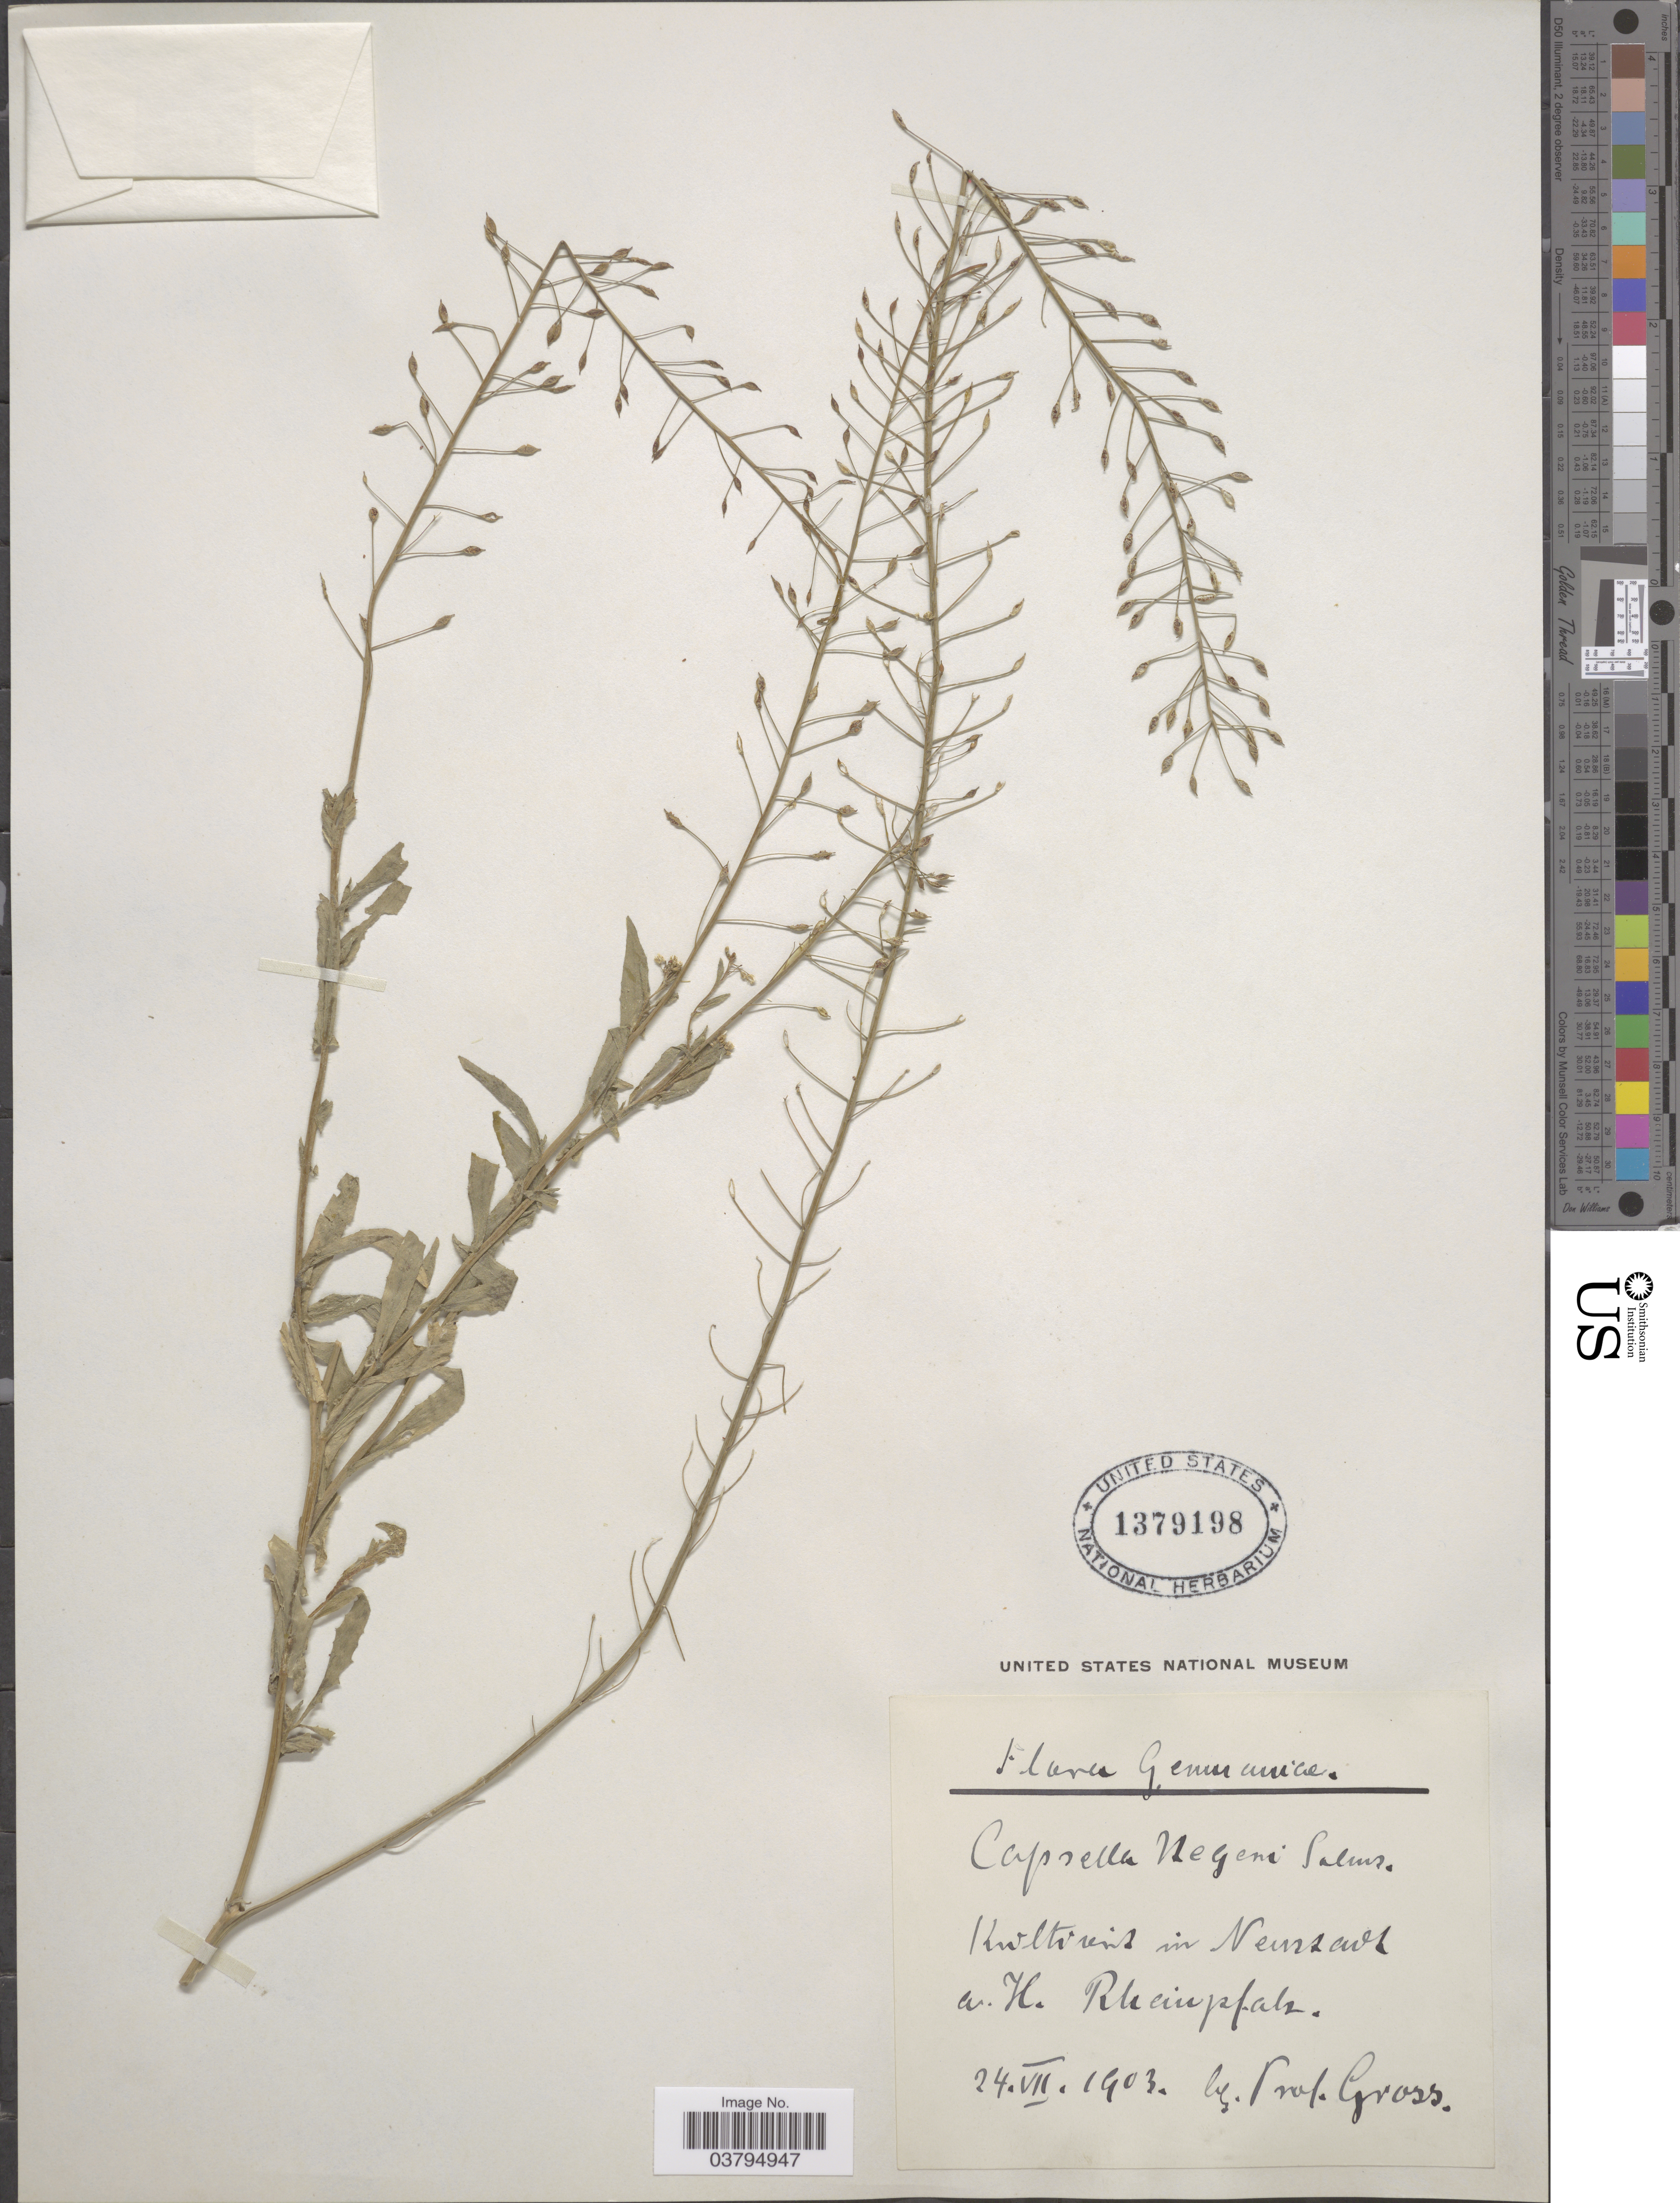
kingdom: Plantae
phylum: Tracheophyta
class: Magnoliopsida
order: Brassicales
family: Brassicaceae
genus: Capsella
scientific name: Capsella negeni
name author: Solms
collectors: -. Gross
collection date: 1903-07-24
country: Germany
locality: Kultriens in Neustadt a. H. Rheinpfalz. [interpreted]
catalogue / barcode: US 1379198